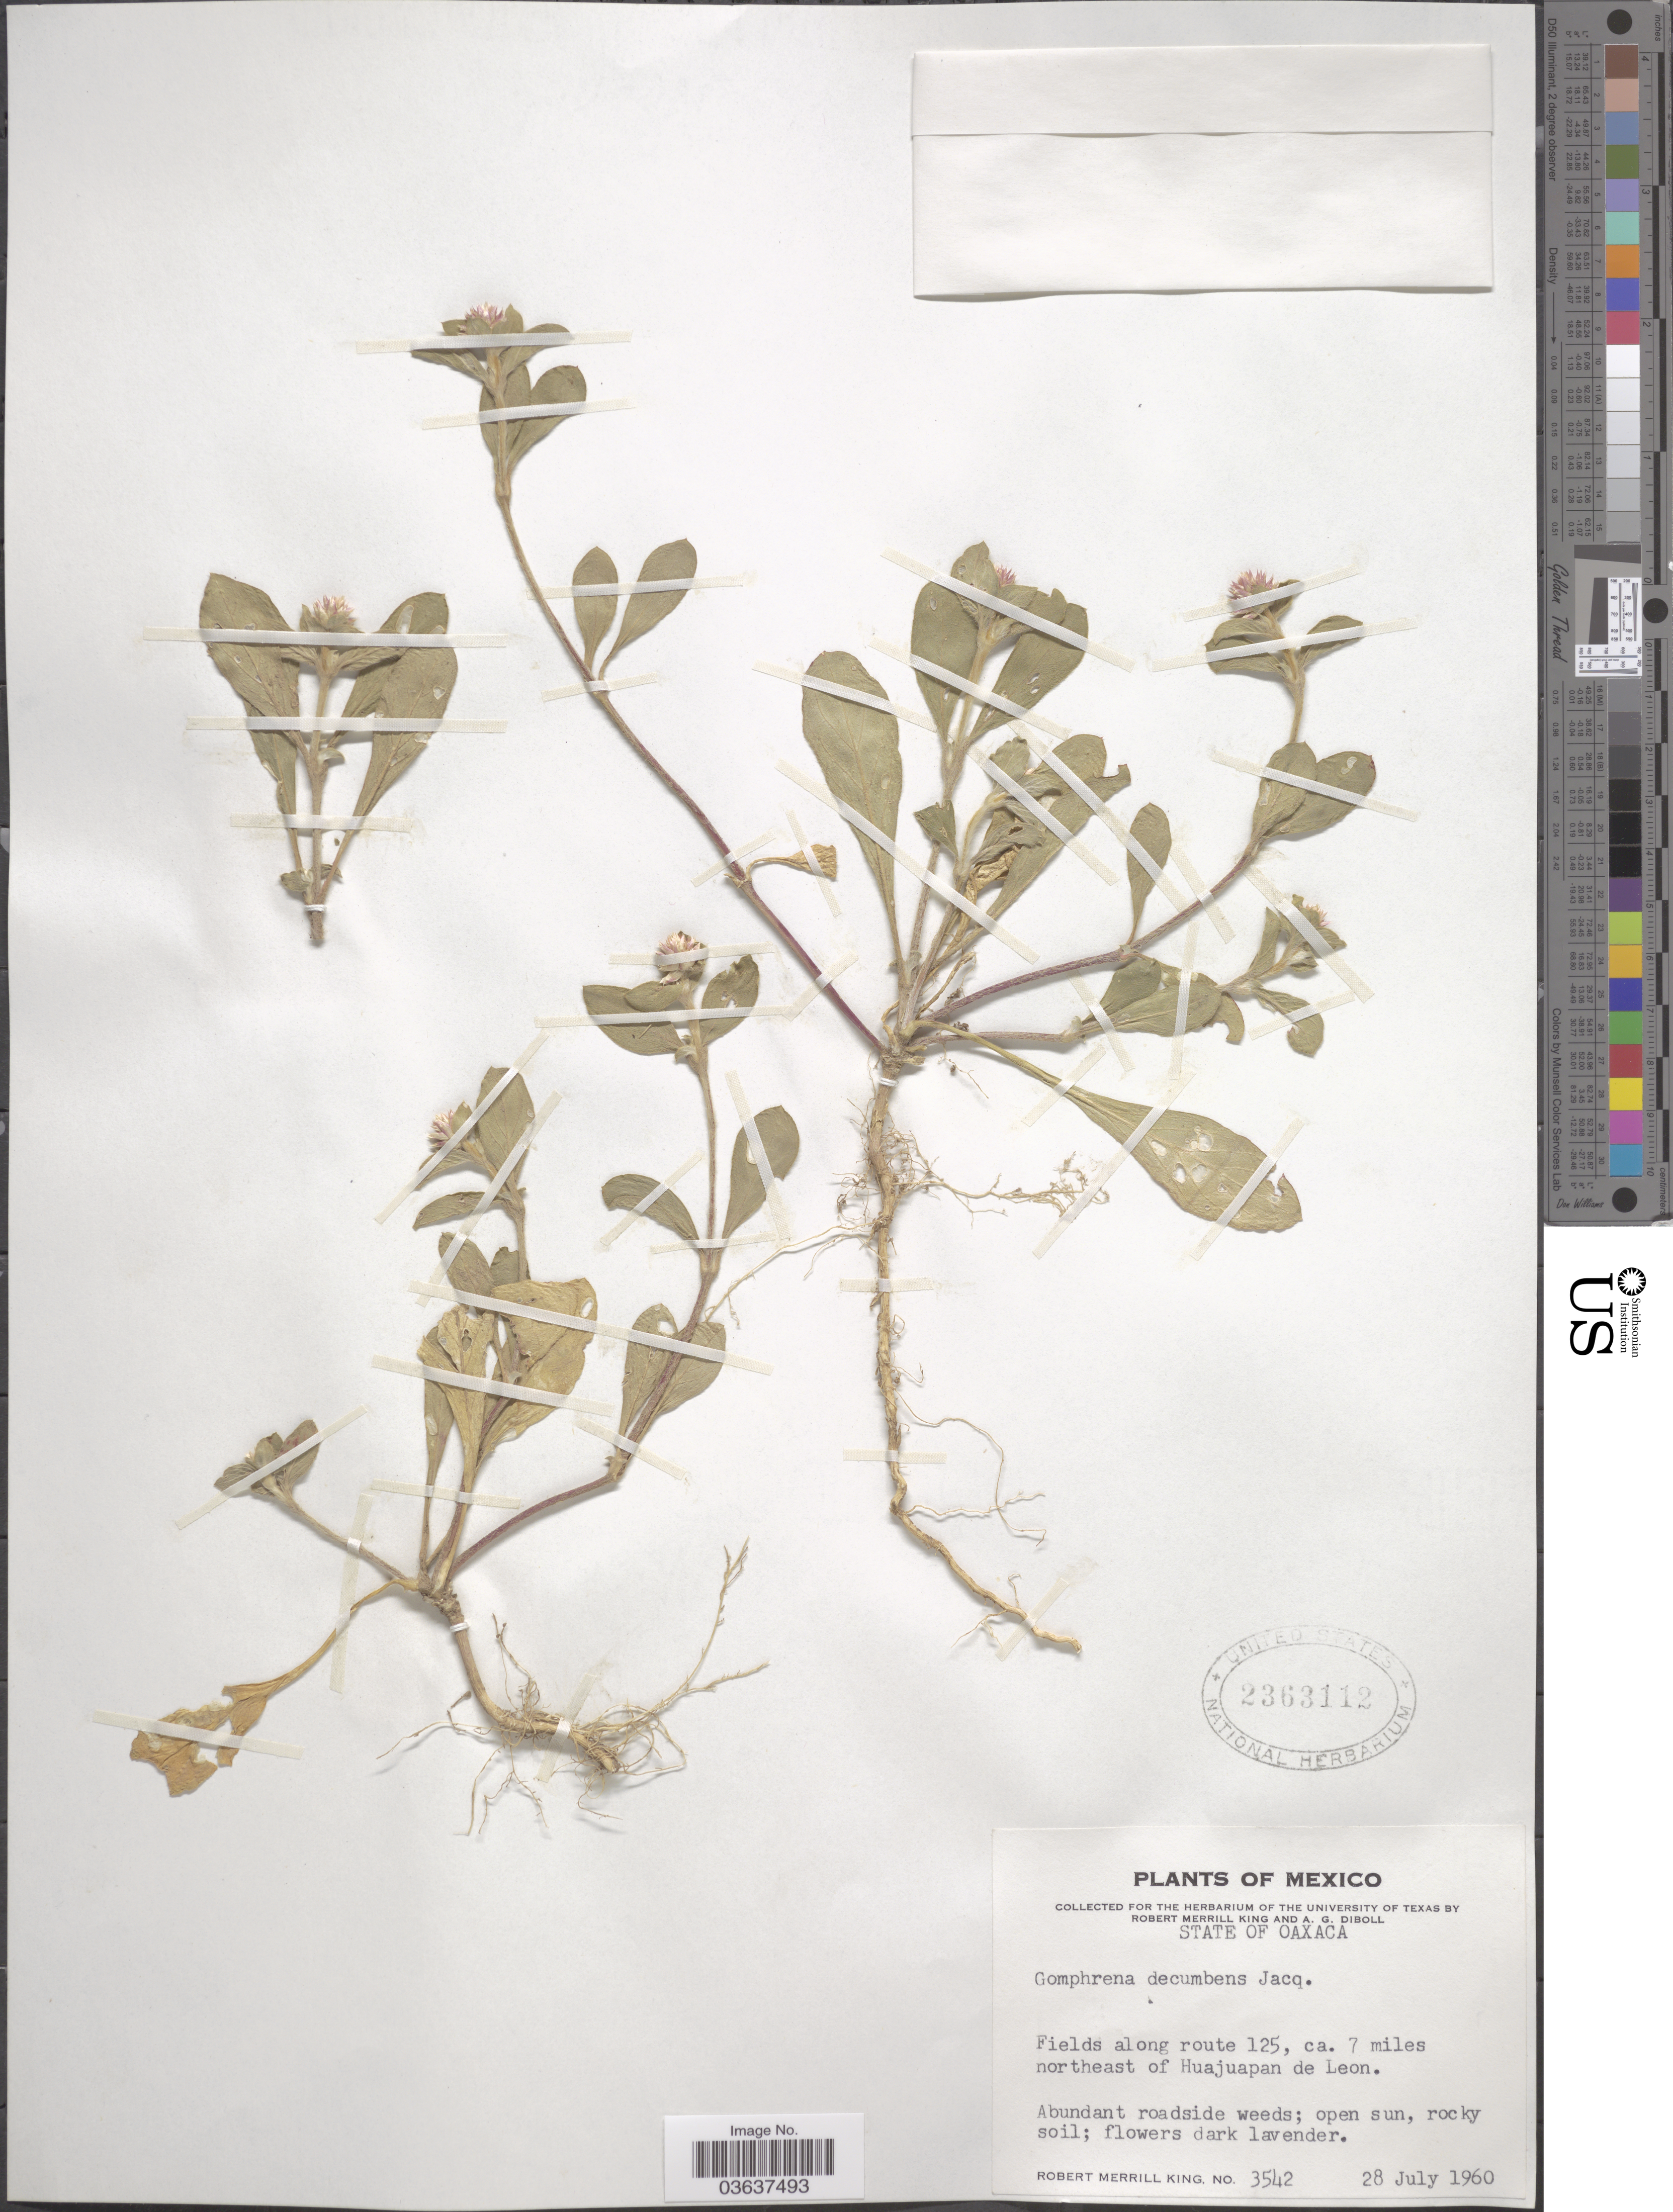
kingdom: Plantae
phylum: Tracheophyta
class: Magnoliopsida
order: Caryophyllales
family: Amaranthaceae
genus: Gomphrena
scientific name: Gomphrena decumbens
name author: Jacq.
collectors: R. M. King & A. Diboll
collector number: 3542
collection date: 1960-07-28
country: Mexico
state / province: Oaxaca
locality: Fields along route 125, ca. 7 miles northeast of Huajuapan de Leon.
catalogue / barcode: US 2363112